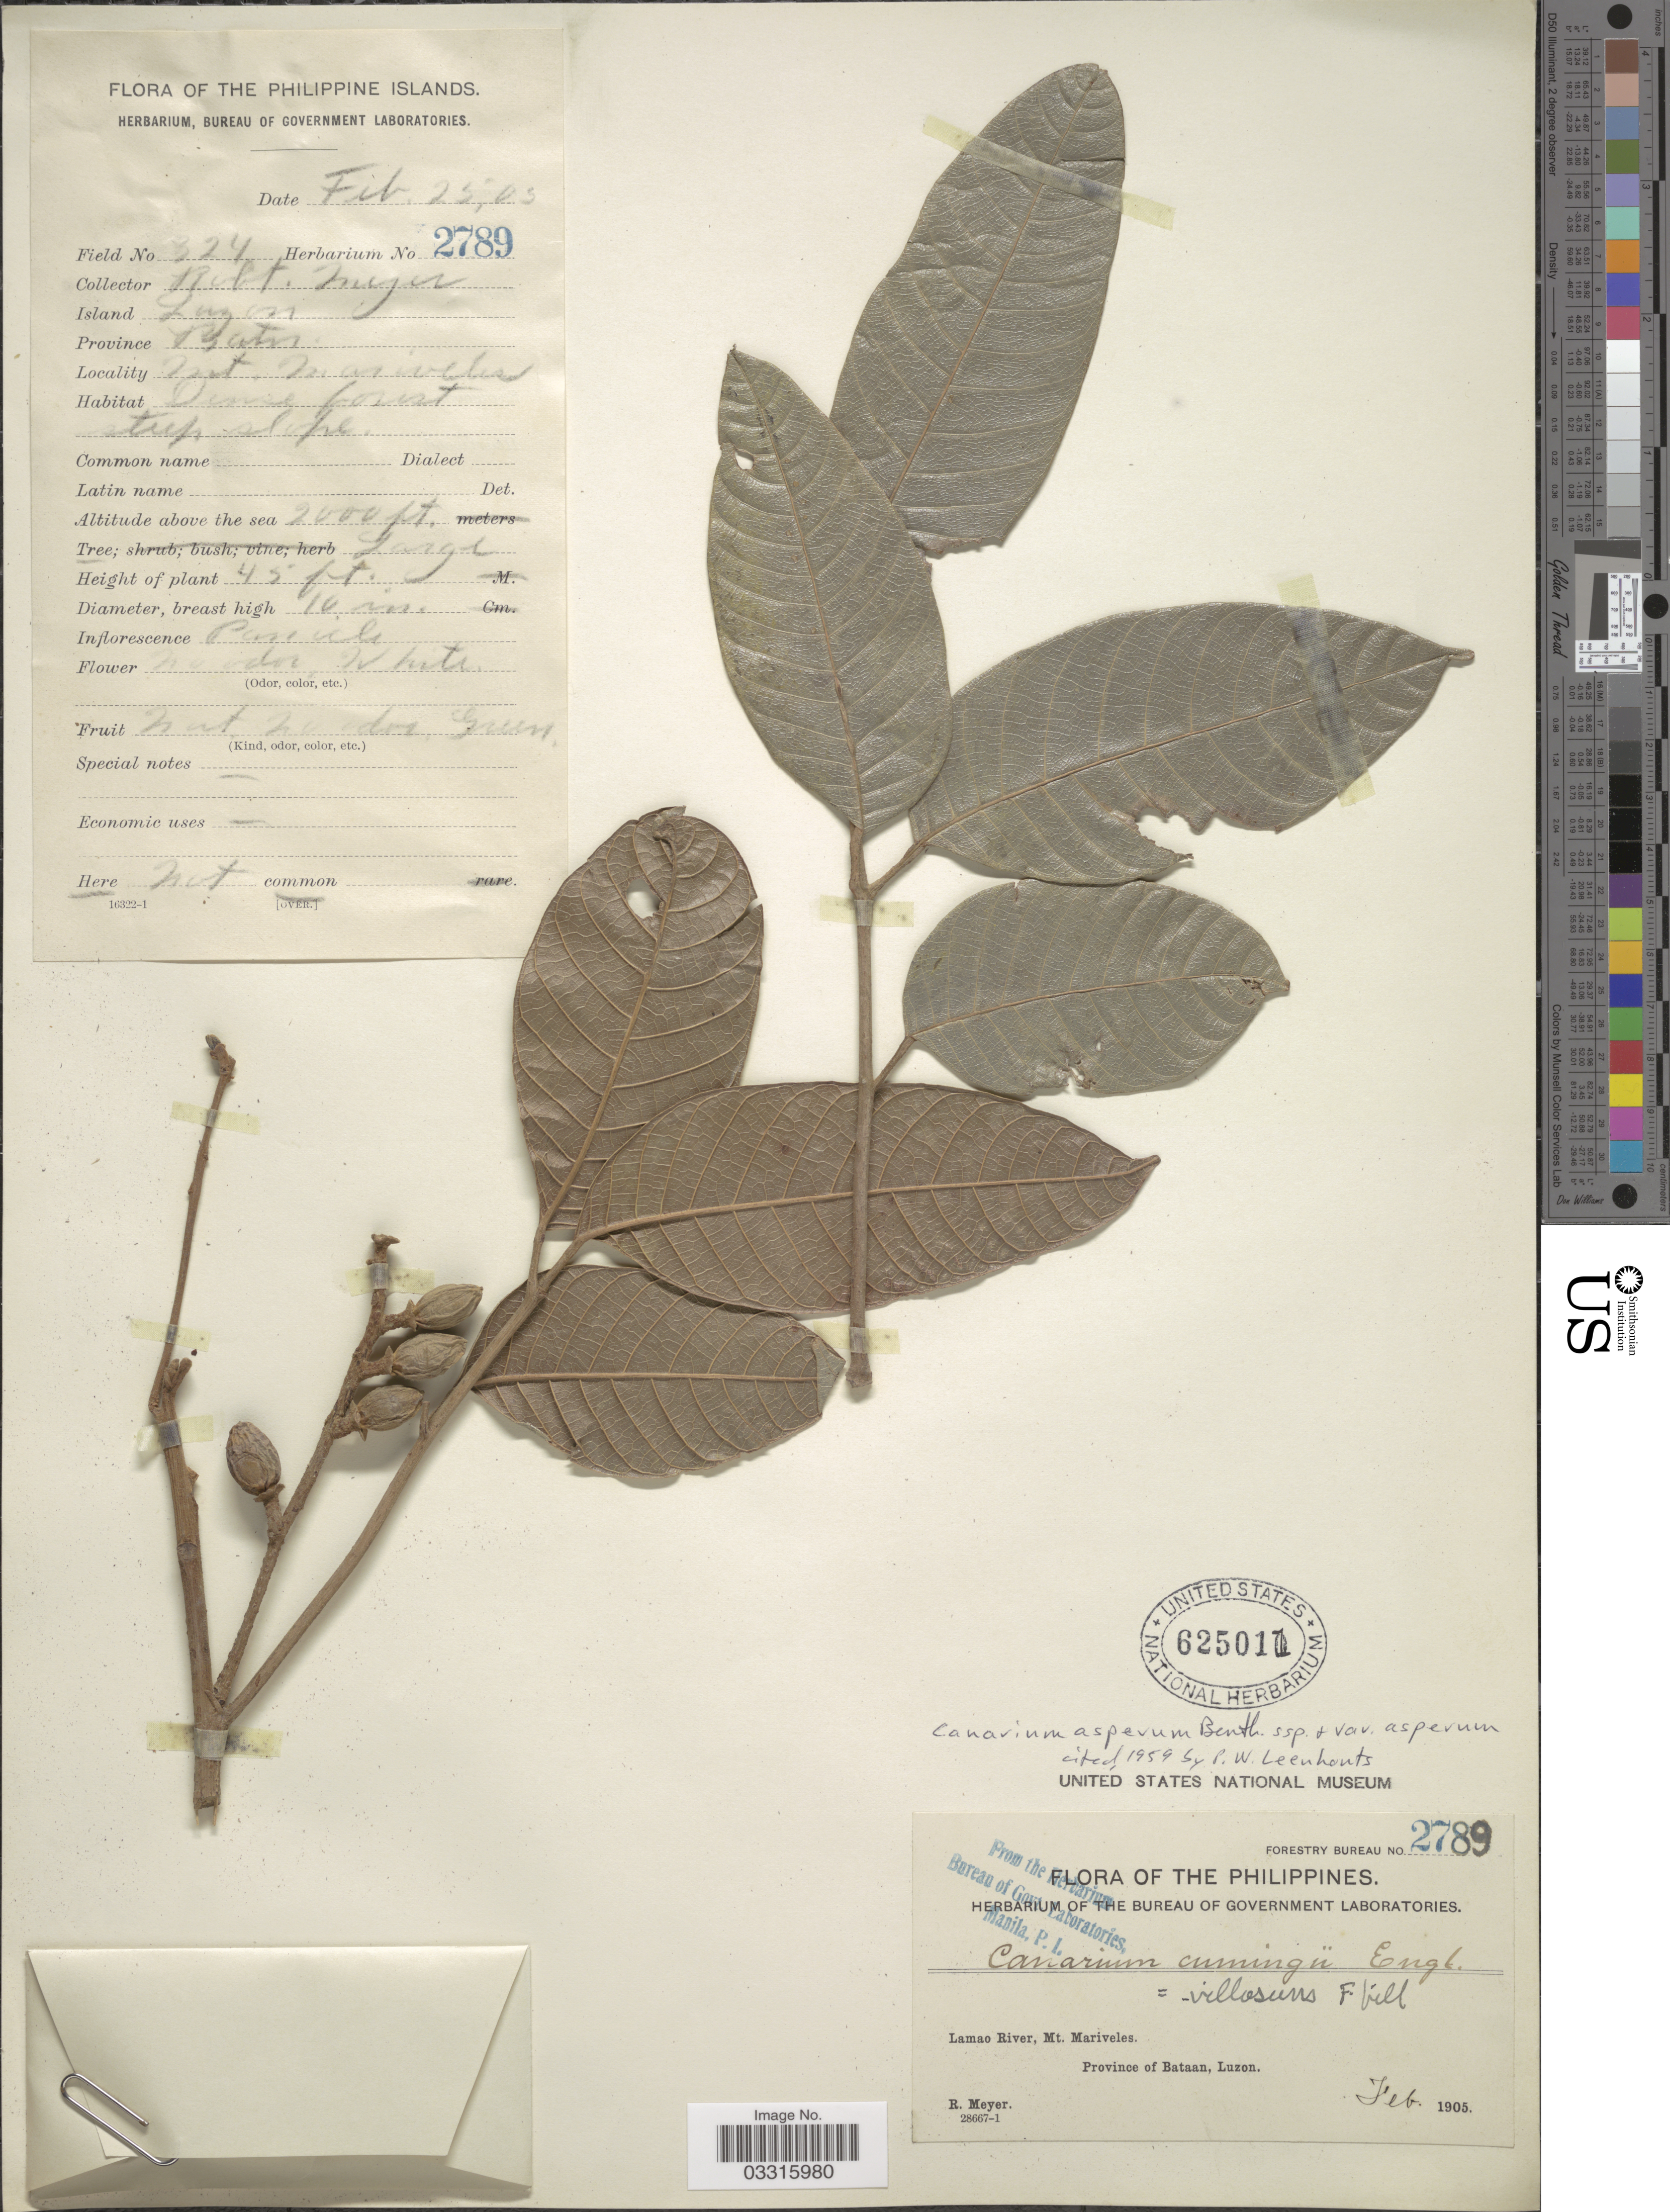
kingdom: Plantae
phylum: Tracheophyta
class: Magnoliopsida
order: Sapindales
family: Burseraceae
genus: Canarium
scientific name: Canarium asperum subsp. asperum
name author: Benth.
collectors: R. Meyer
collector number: Forestry Bureau 2789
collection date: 1905-02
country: Philippines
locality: Lamao River, Mt. Mariveles. Province of Bataan, Luzon.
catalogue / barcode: US 625011